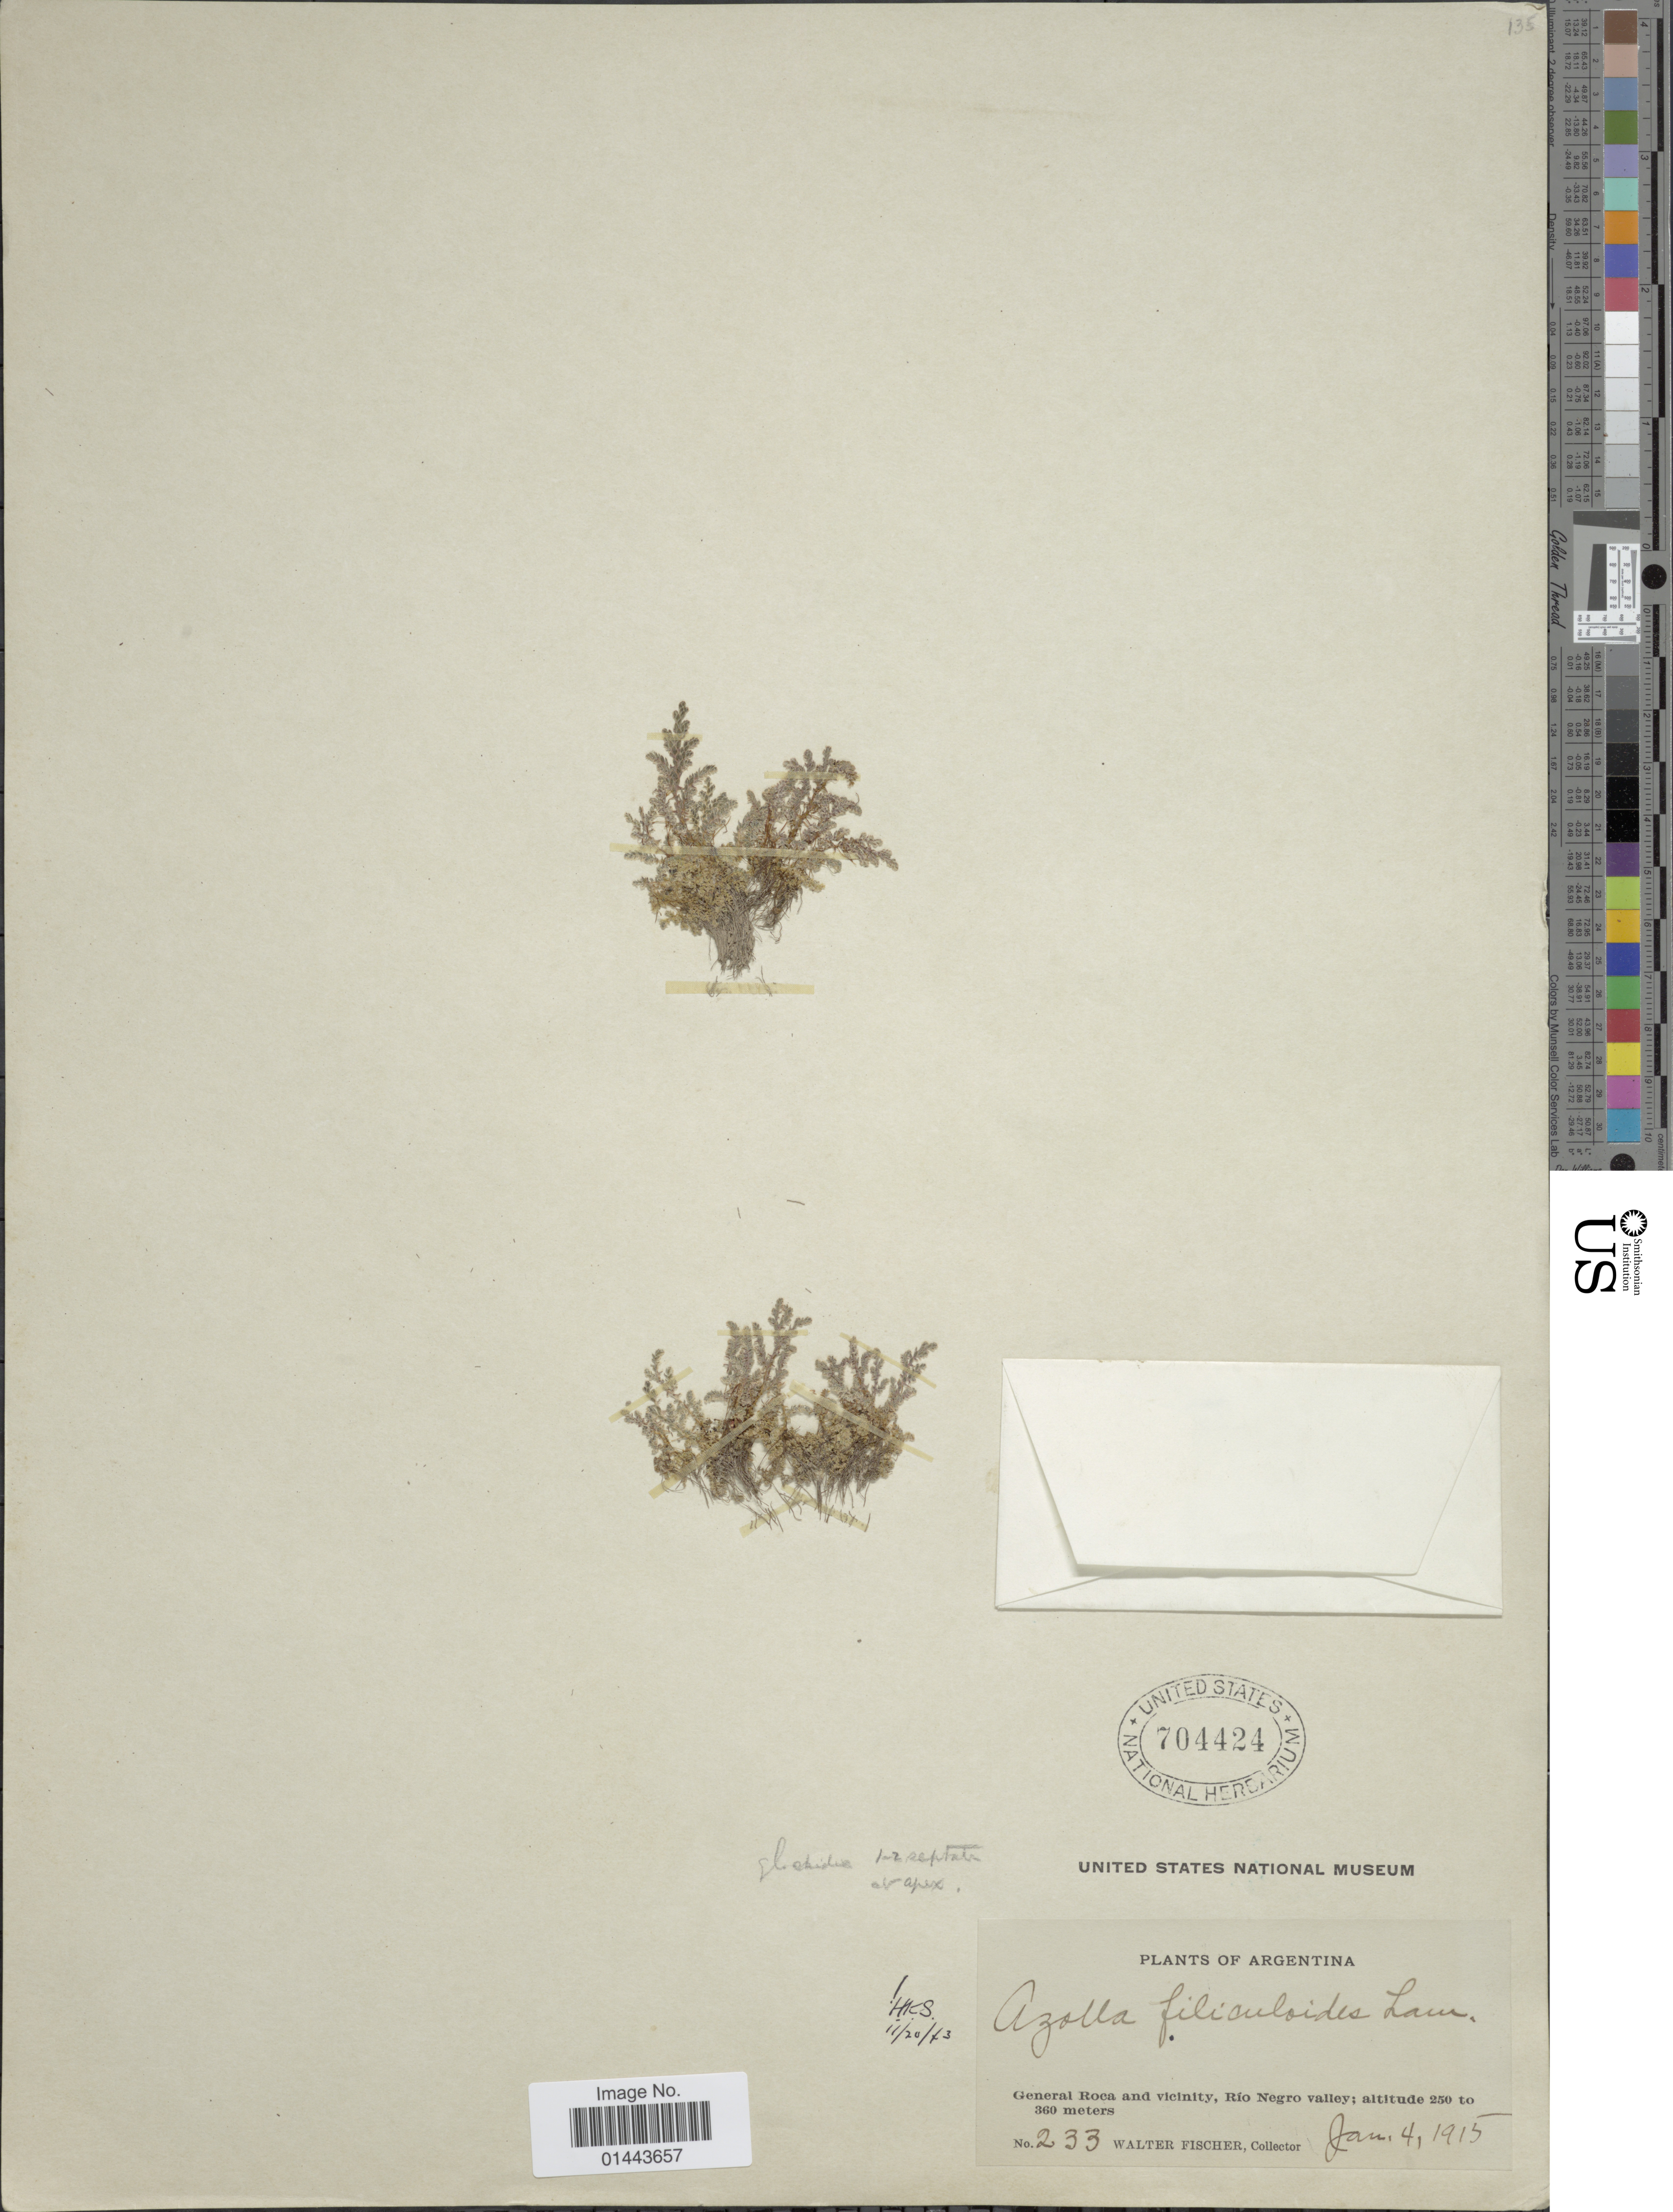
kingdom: Plantae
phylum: Tracheophyta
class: Polypodiopsida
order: Salviniales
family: Salviniaceae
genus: Azolla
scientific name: Azolla filiculoides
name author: Lam.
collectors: W. Fischer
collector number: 233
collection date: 1915-01-04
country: Argentina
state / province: Rio Negro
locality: General Roca and vicinity, Rio Negro Valley.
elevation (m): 250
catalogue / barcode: US 704424